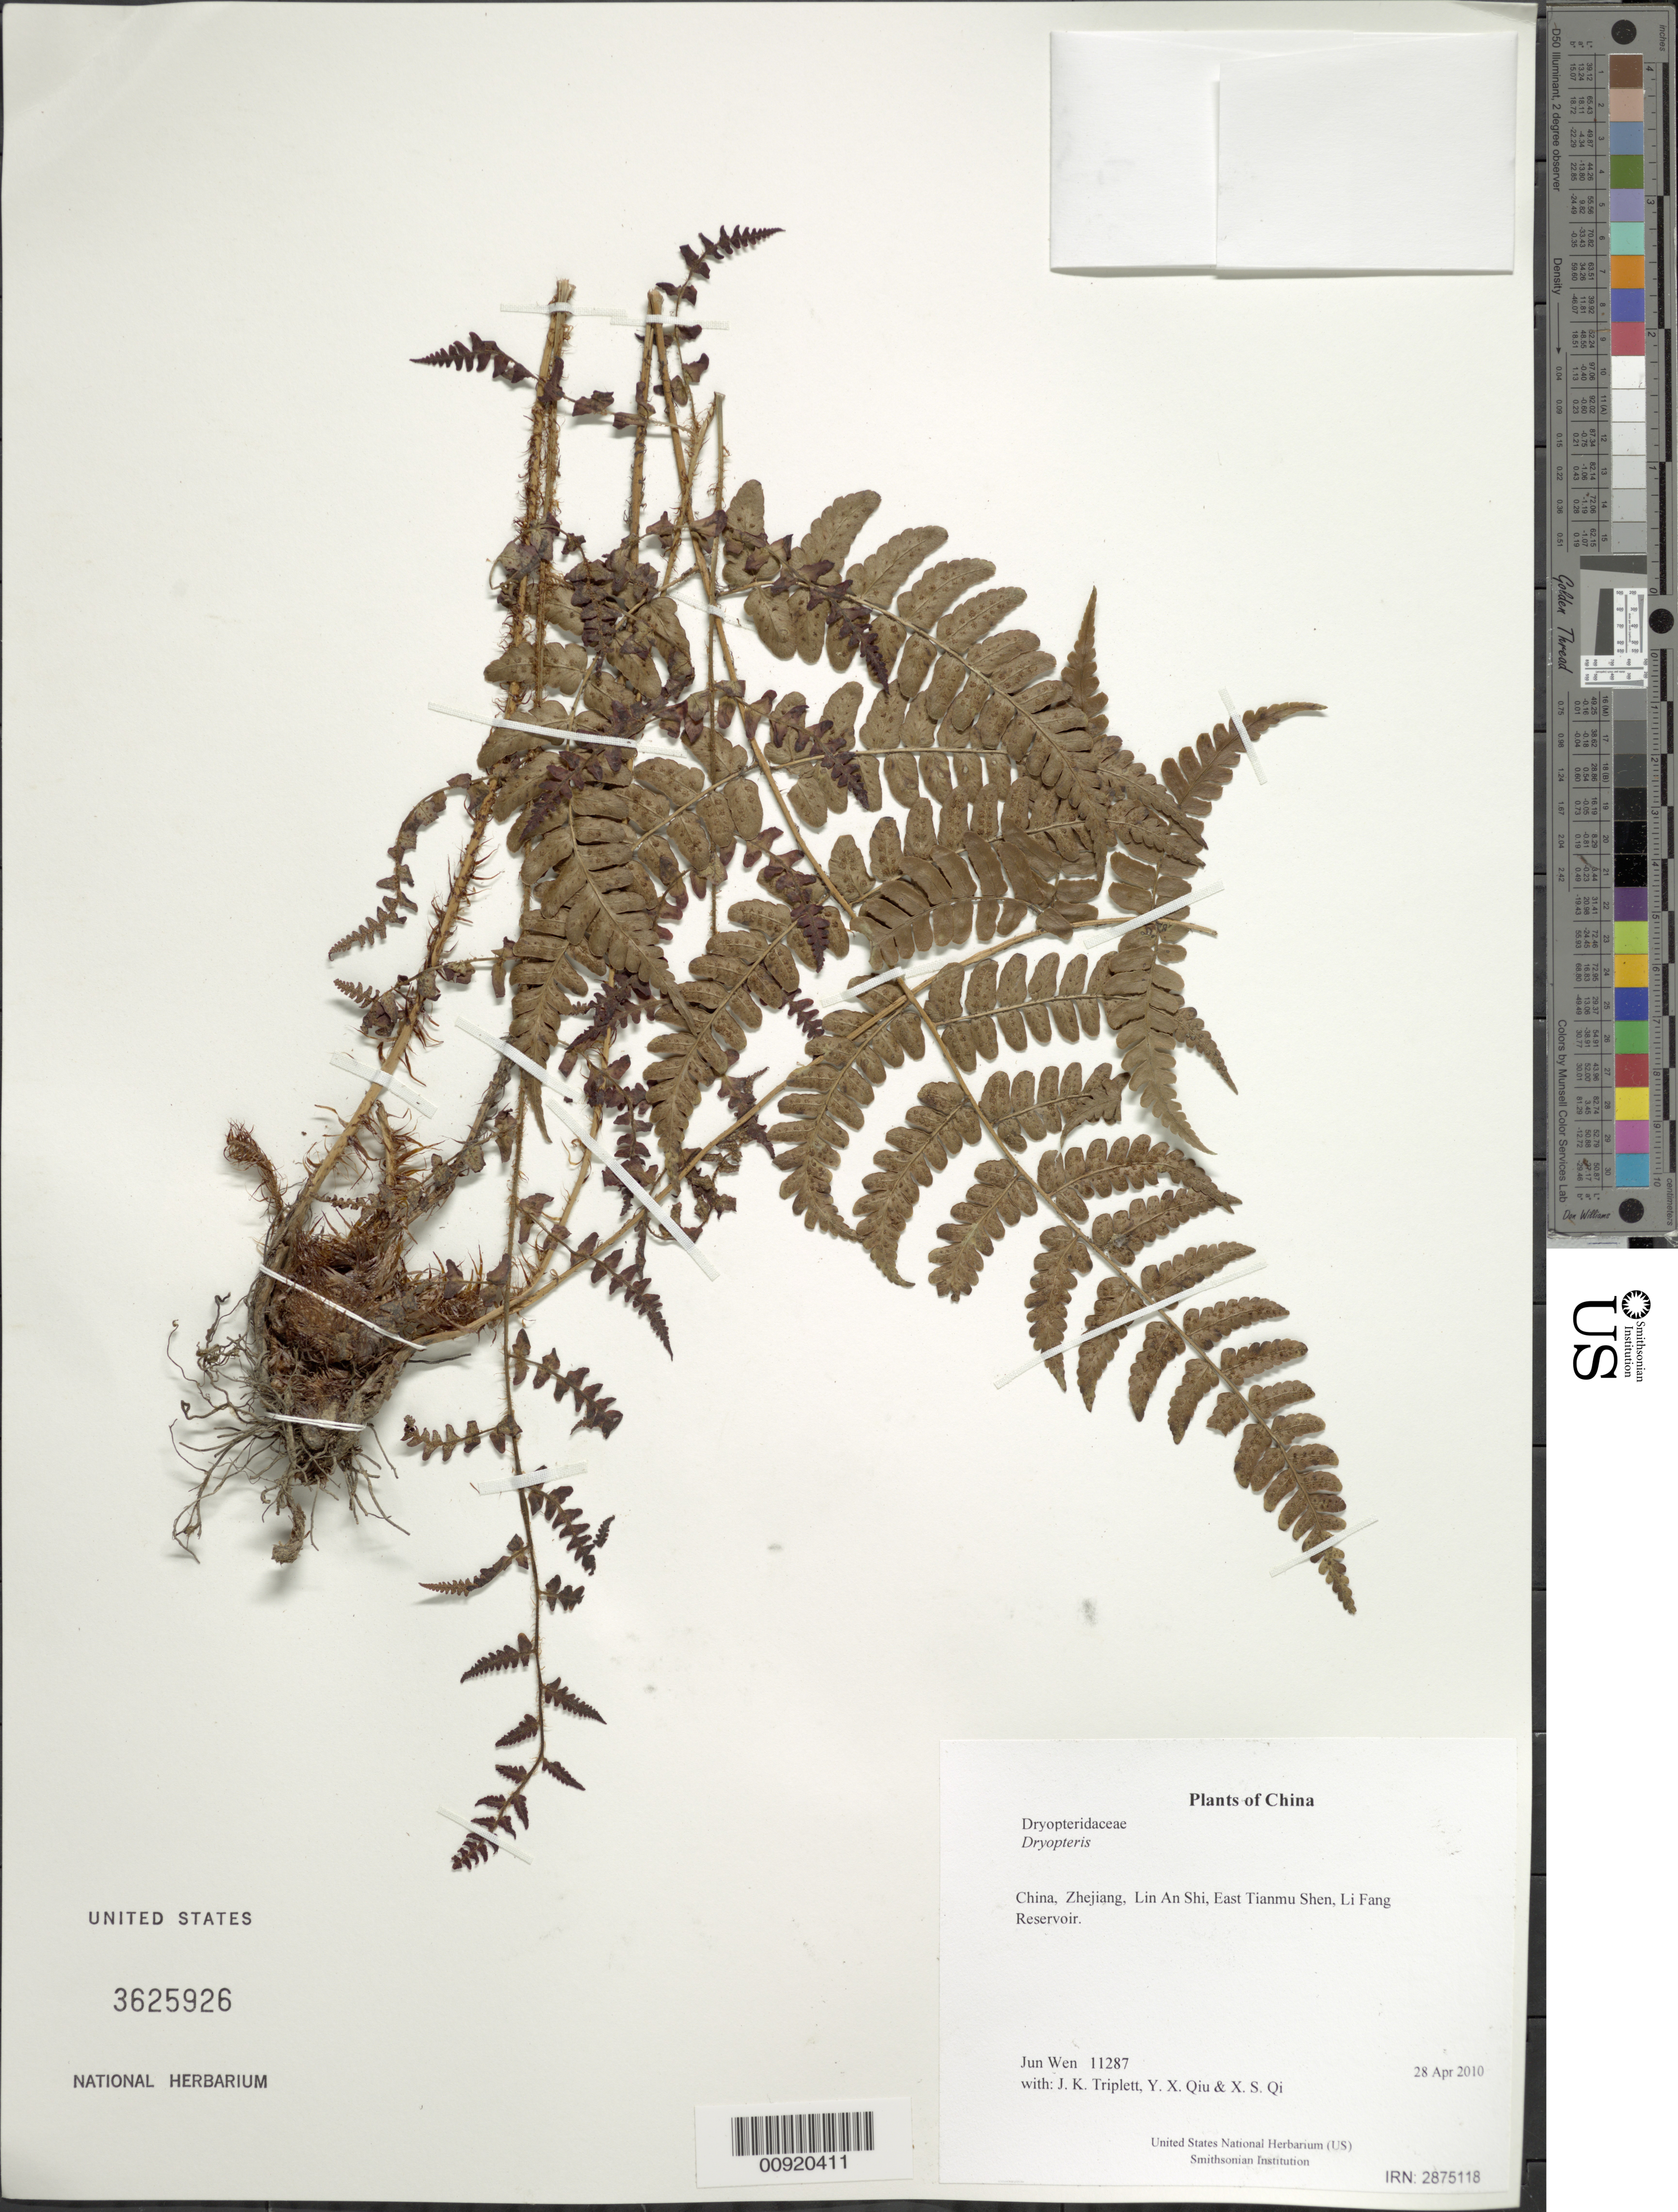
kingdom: Plantae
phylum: Tracheophyta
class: Polypodiopsida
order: Polypodiales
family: Dryopteridaceae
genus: Dryopteris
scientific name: Dryopteris sp.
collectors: J. Wen, J. K. Triplett, Y. X. Qiu & X. S. Qi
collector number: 11287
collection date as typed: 28 Apr 2010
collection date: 2010-04-28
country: China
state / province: Zhejiang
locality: Lin An Shi, East Tianmu Shen, Li Fang Reservoir.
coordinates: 30 21.220 N, 119 35.043 E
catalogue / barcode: US 3625926